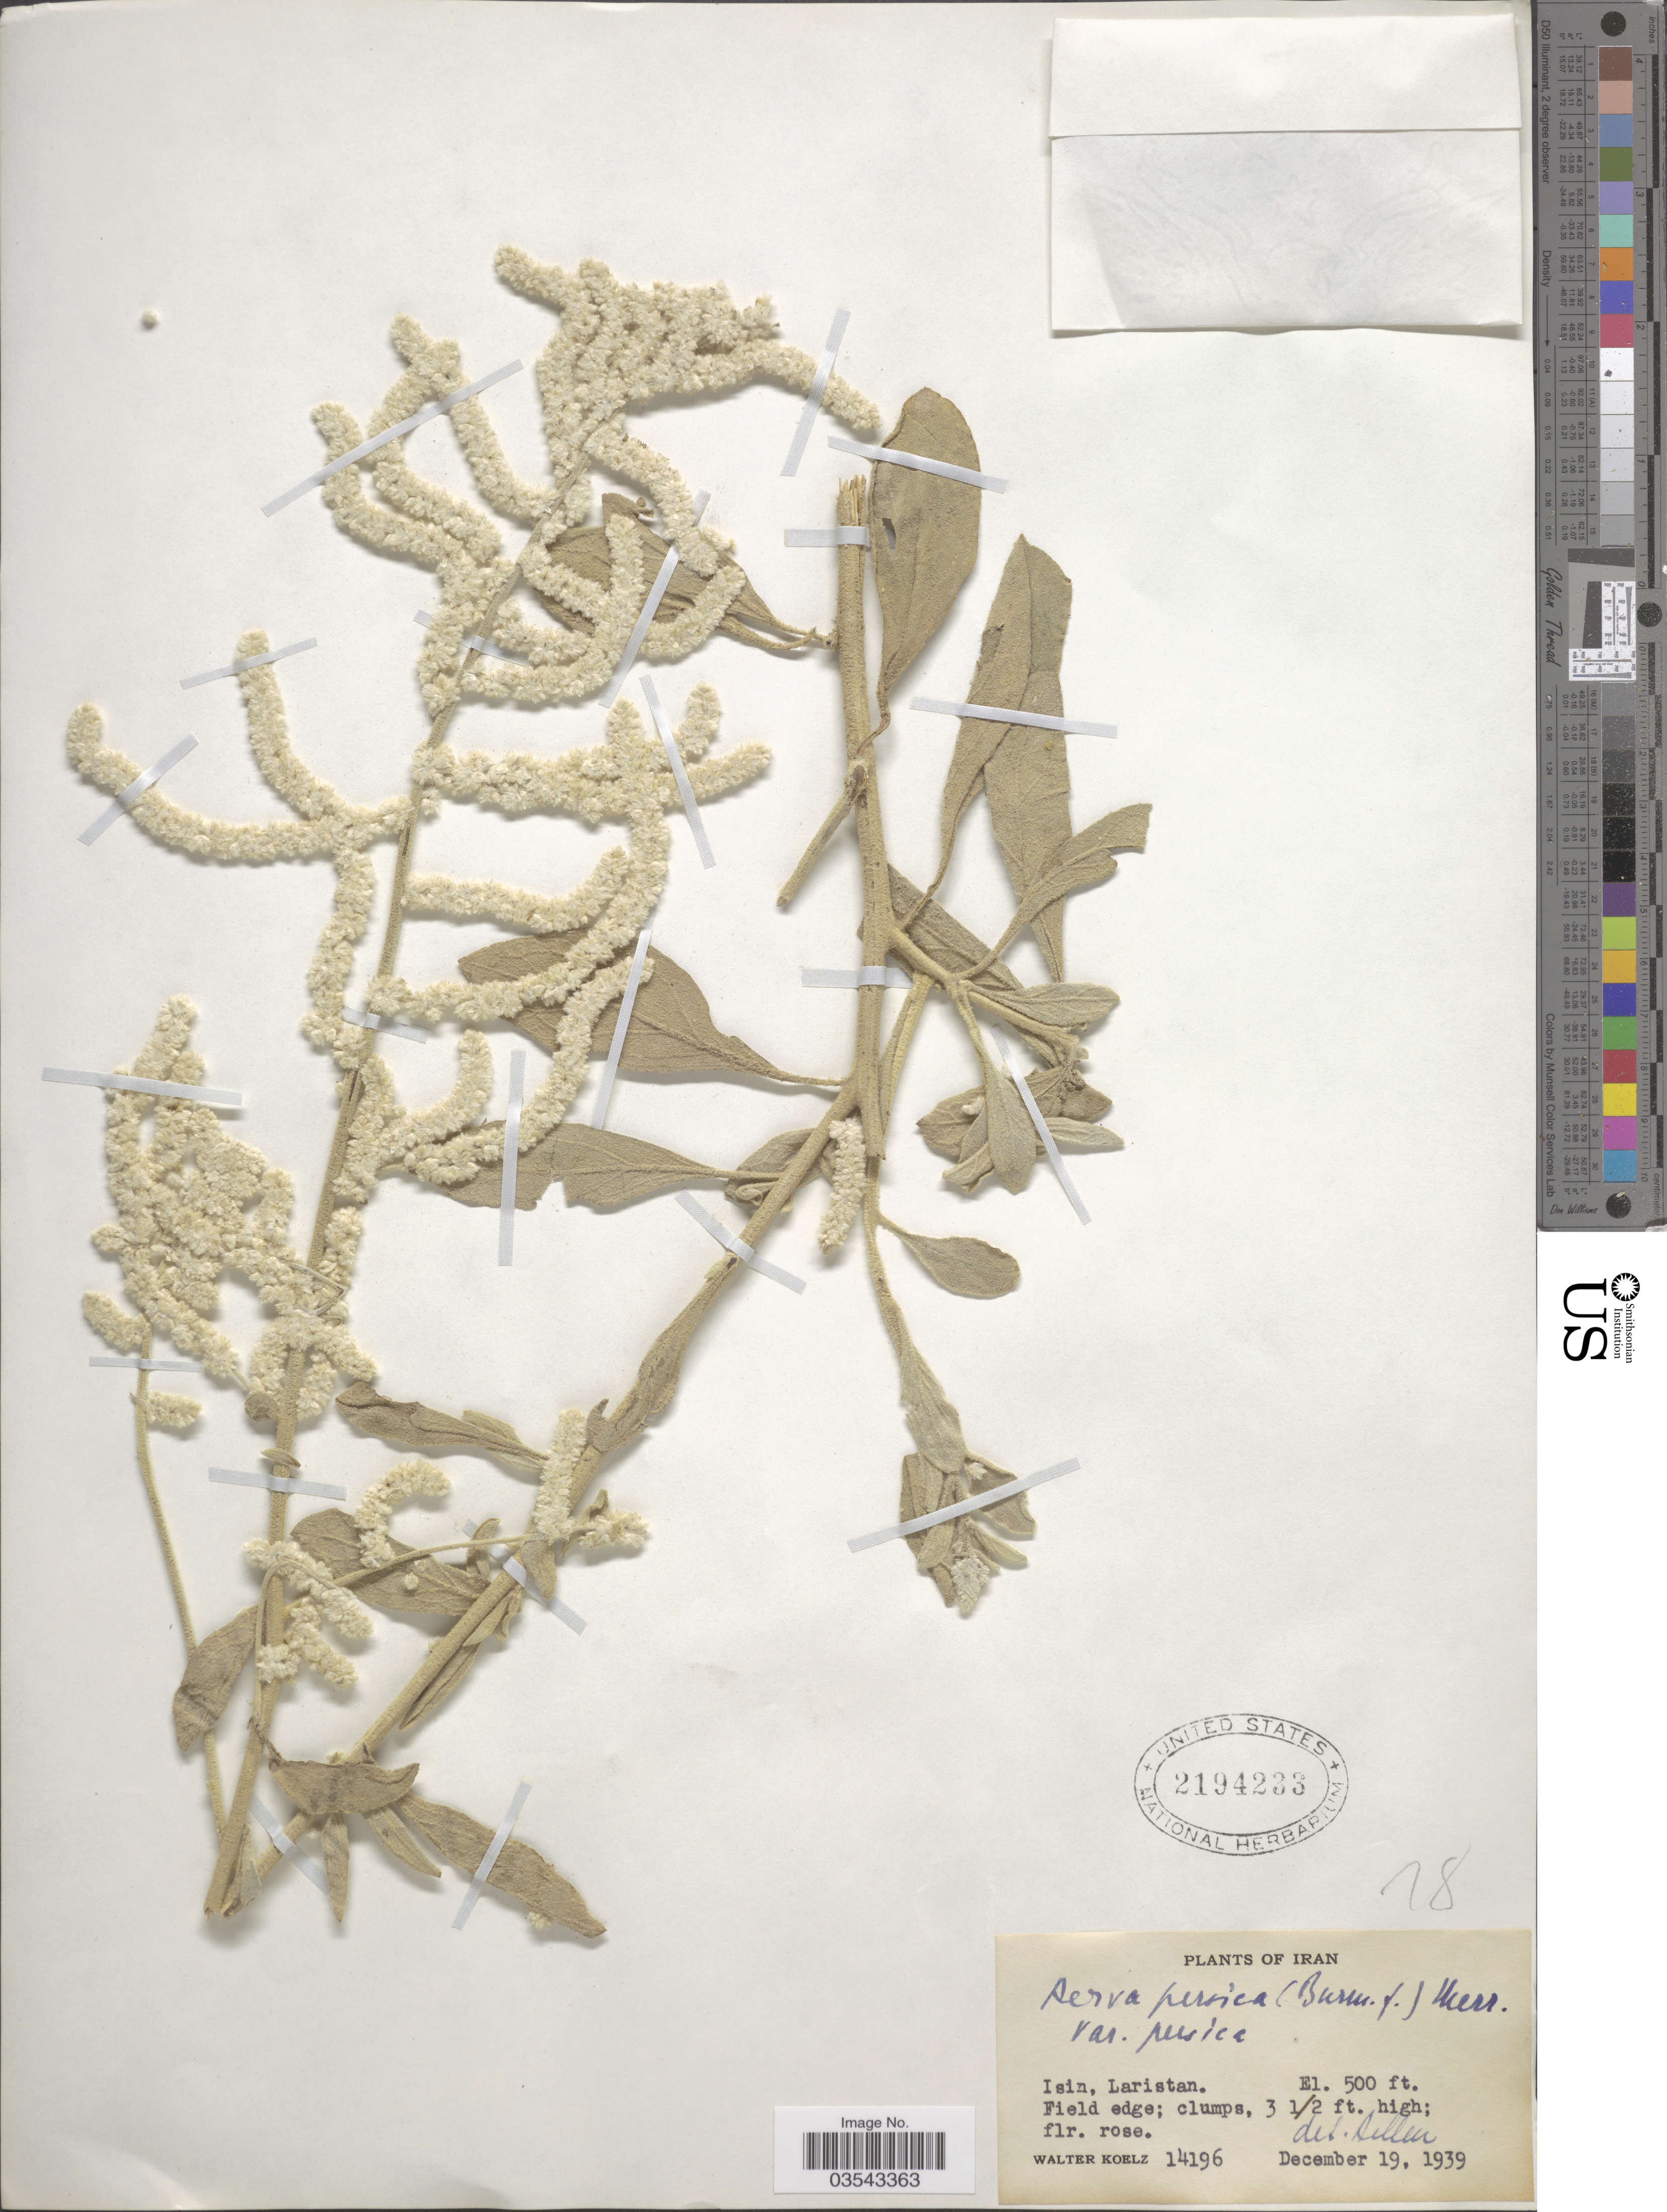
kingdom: Plantae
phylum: Tracheophyta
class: Magnoliopsida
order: Caryophyllales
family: Amaranthaceae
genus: Aerva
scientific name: Aerva javanica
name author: (Burm. f.) Juss. ex Schult.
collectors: W. N. Koelz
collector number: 14196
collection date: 1939-12-19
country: Iran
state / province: Hormozgan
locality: Isin, Laristan.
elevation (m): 152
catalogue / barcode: US 2194233